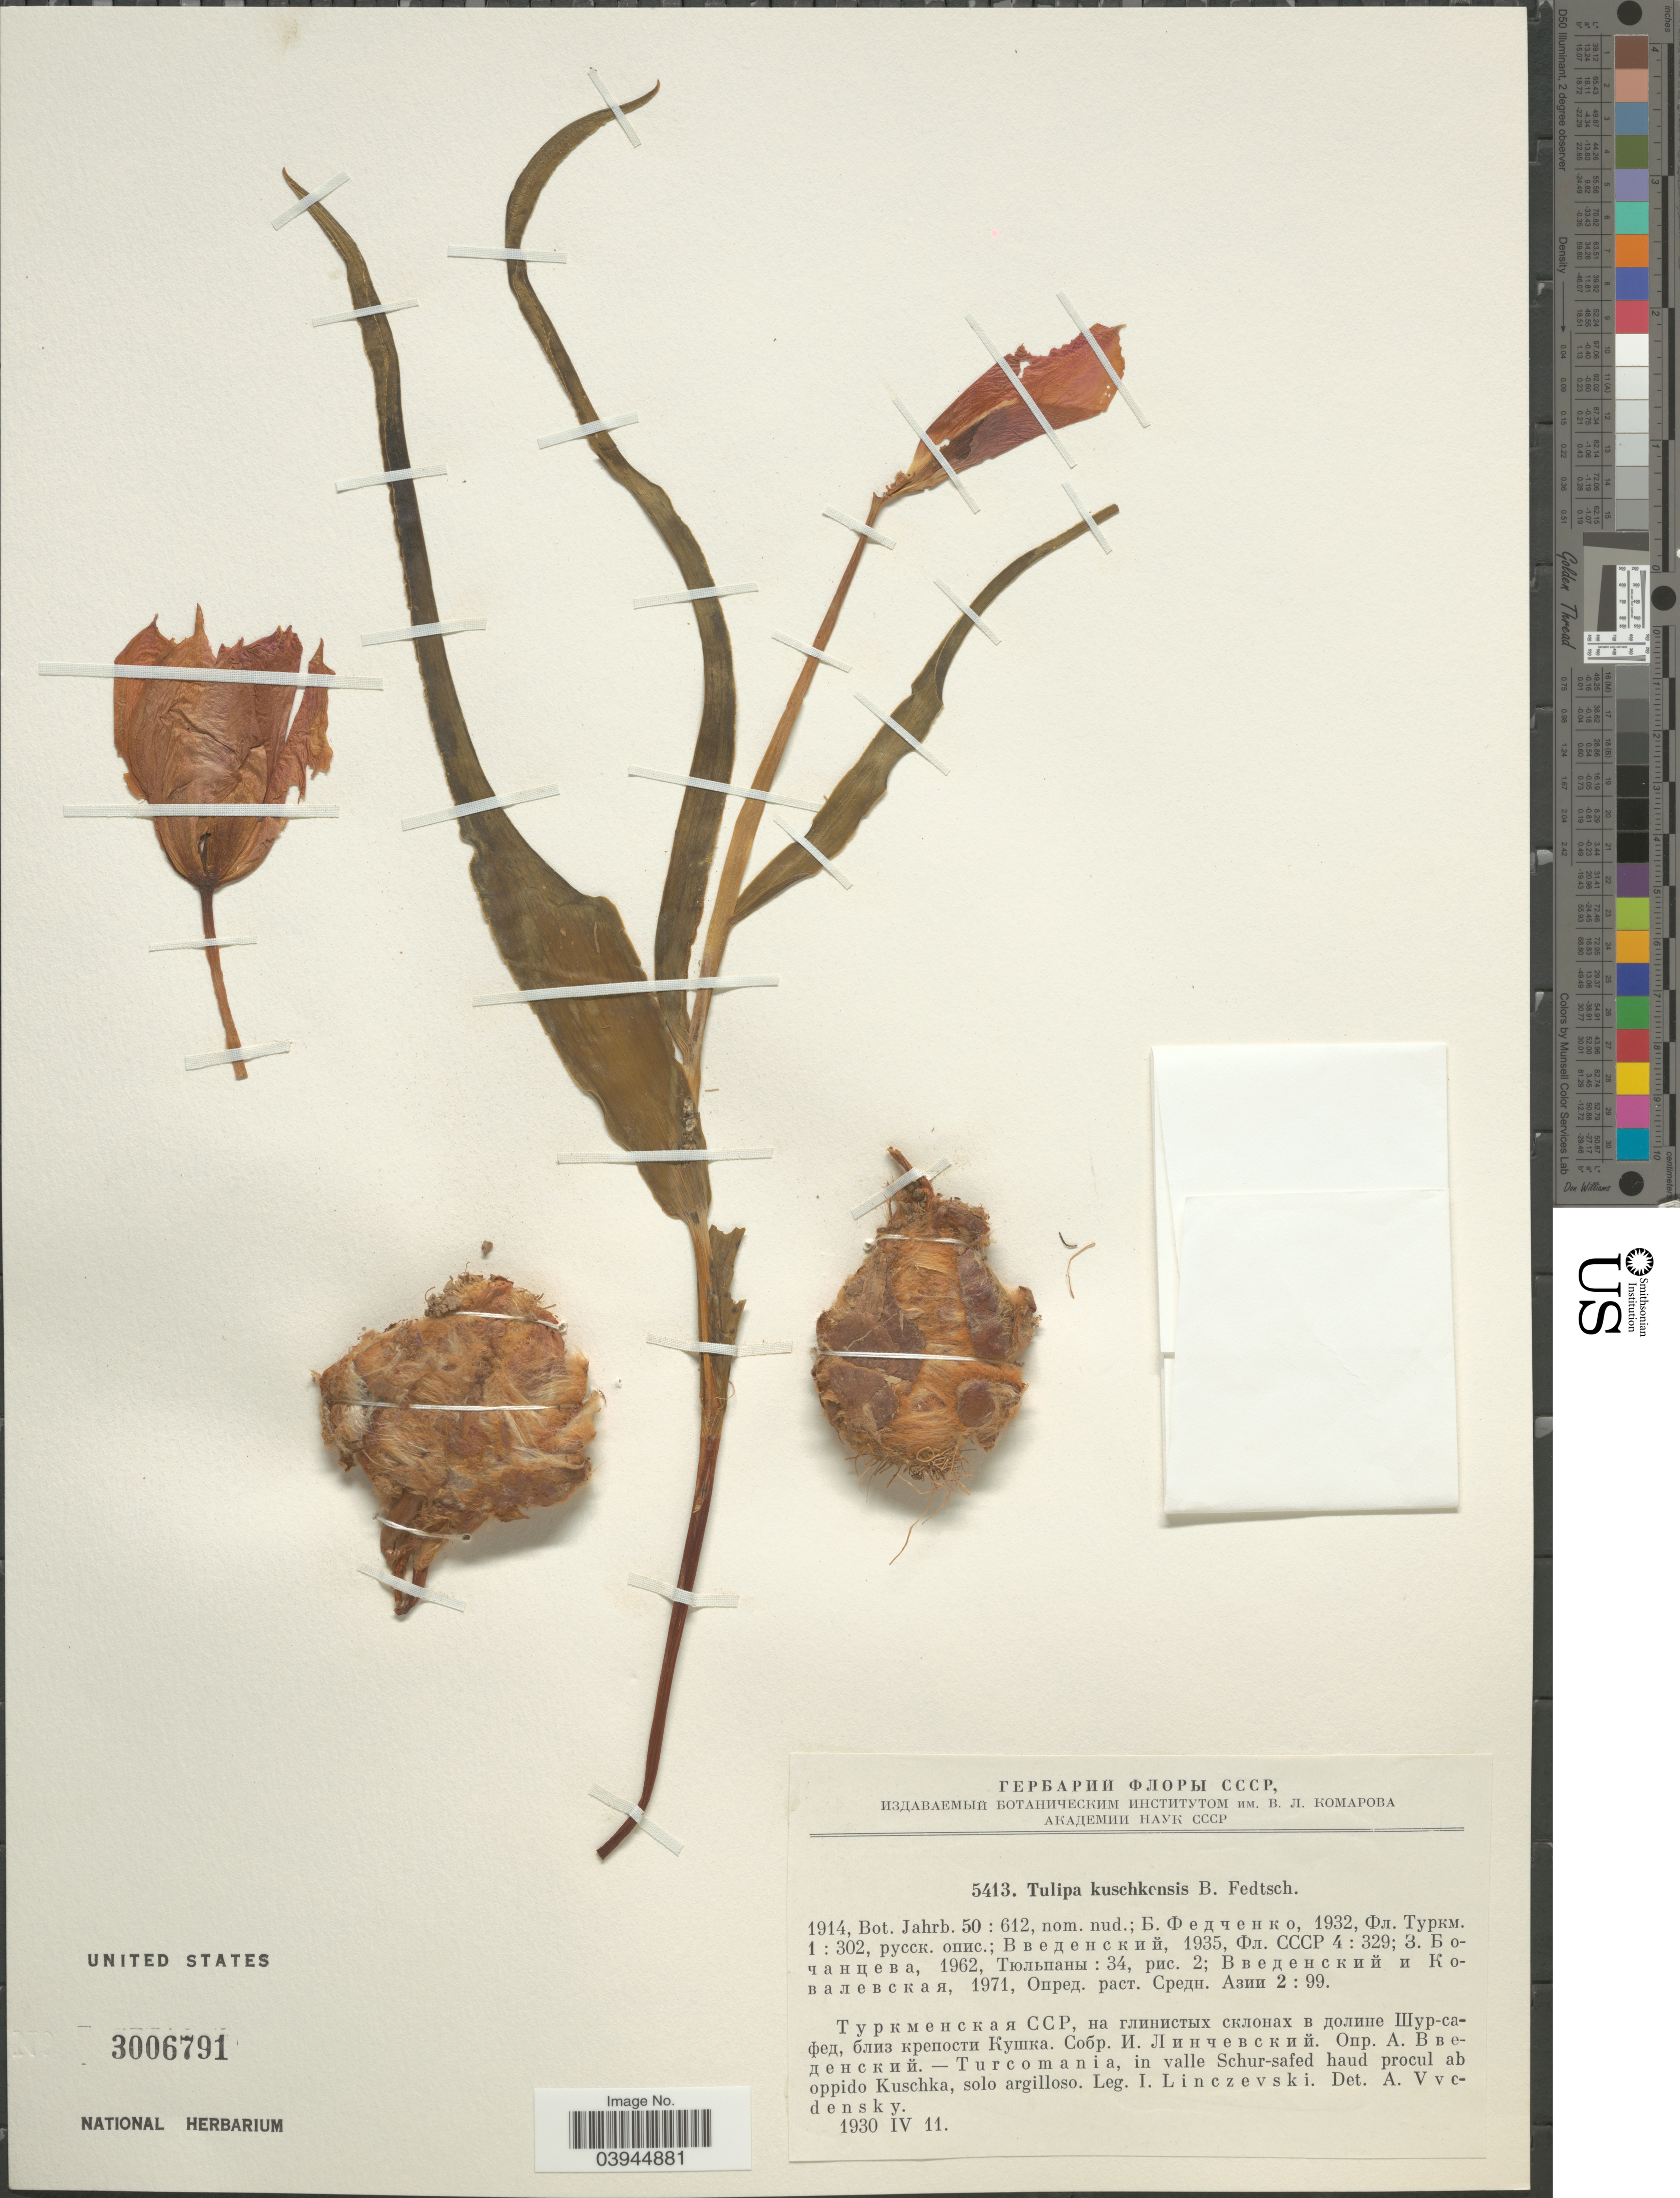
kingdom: Plantae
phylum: Tracheophyta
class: Liliopsida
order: Liliales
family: Liliaceae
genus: Tulipa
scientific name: Tulipa kuschnensis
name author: B. Fedtsch.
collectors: I. Linczevski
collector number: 5413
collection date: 1930-04-11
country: Turkmenistan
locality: Turcomania, in valle Schur-safed haud procul ab oppido Kuschka, solo argilloso.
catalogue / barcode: US 3006791